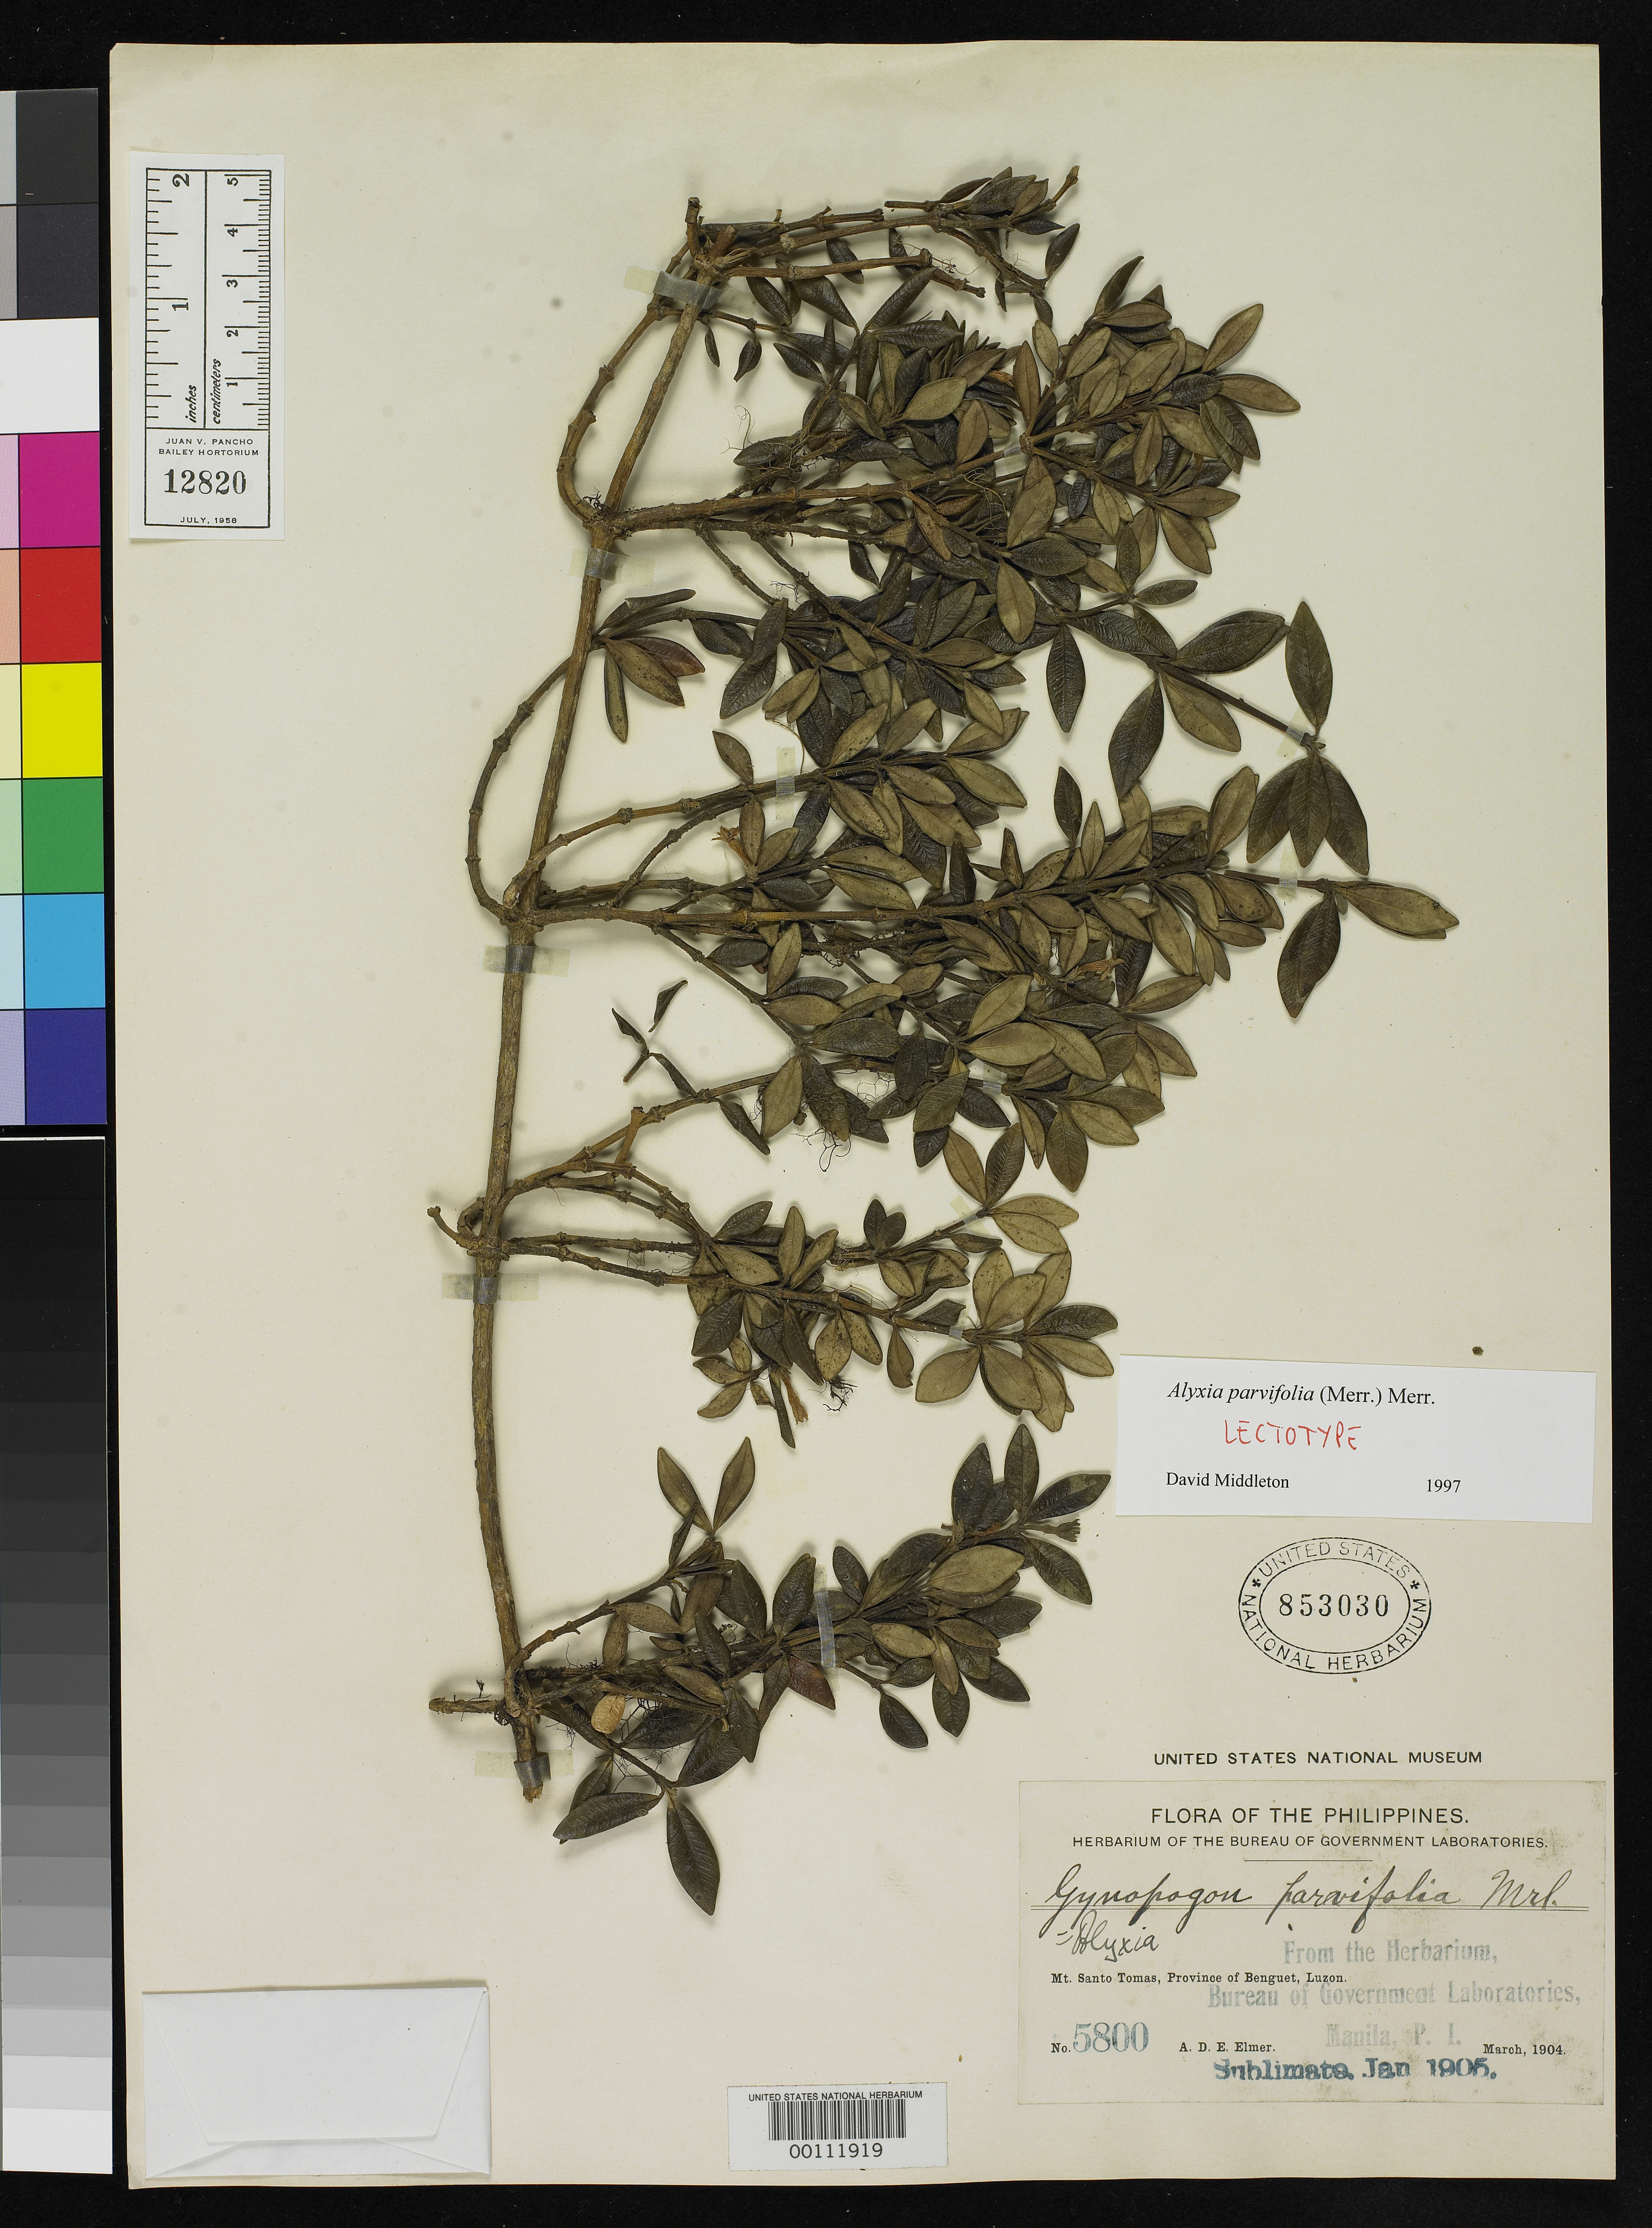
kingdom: Plantae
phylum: Tracheophyta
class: Magnoliopsida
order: Gentianales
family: Apocynaceae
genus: Gynopogon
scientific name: Gynopogon parvifolia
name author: Merr.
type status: Isotype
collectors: A. D. E. Elmer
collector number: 5800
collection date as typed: Mar 1904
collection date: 1904-03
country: Philippines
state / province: Cordillera (Administrative Region)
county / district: Benguet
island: Luzon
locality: Mt. Santo Tomas.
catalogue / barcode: US 853030